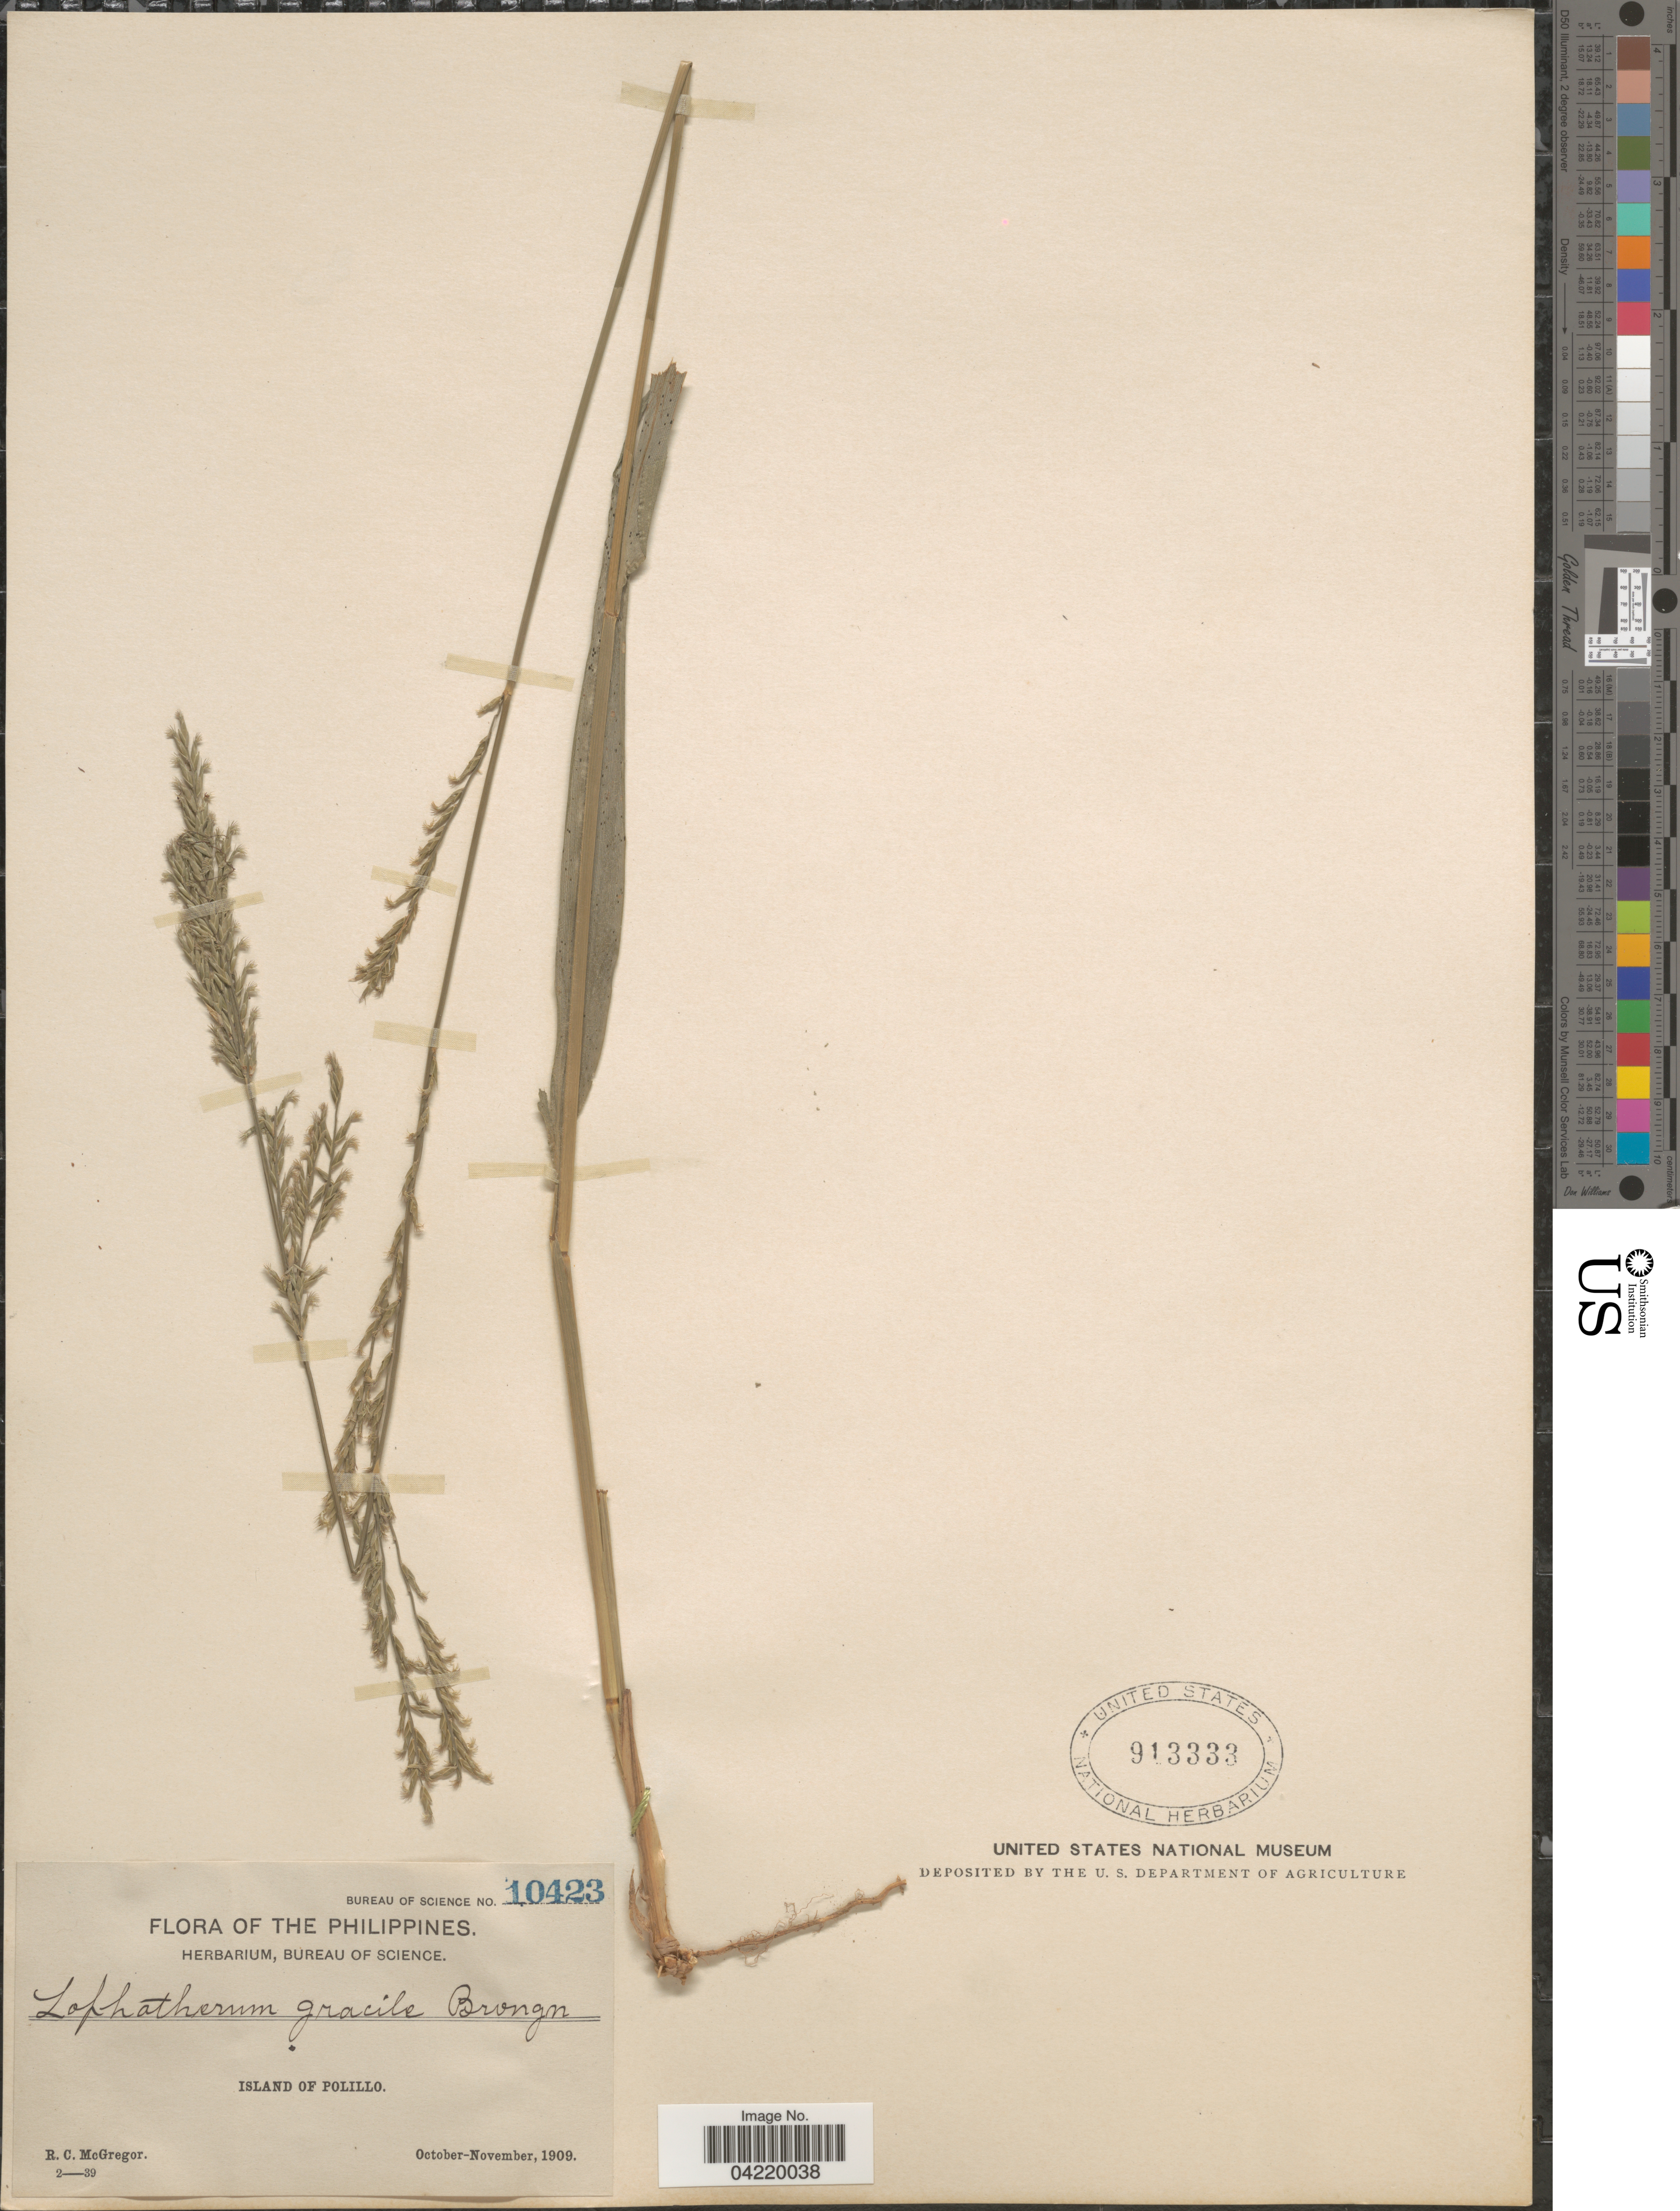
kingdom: Plantae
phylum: Tracheophyta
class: Liliopsida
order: Poales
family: Poaceae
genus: Lophatherum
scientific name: Lophatherum gracile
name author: Brongn.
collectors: R. C. McGregor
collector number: Bureau of Science 10423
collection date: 1909-10/1909-11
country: Philippines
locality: Island of Polillo.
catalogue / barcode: US 913333